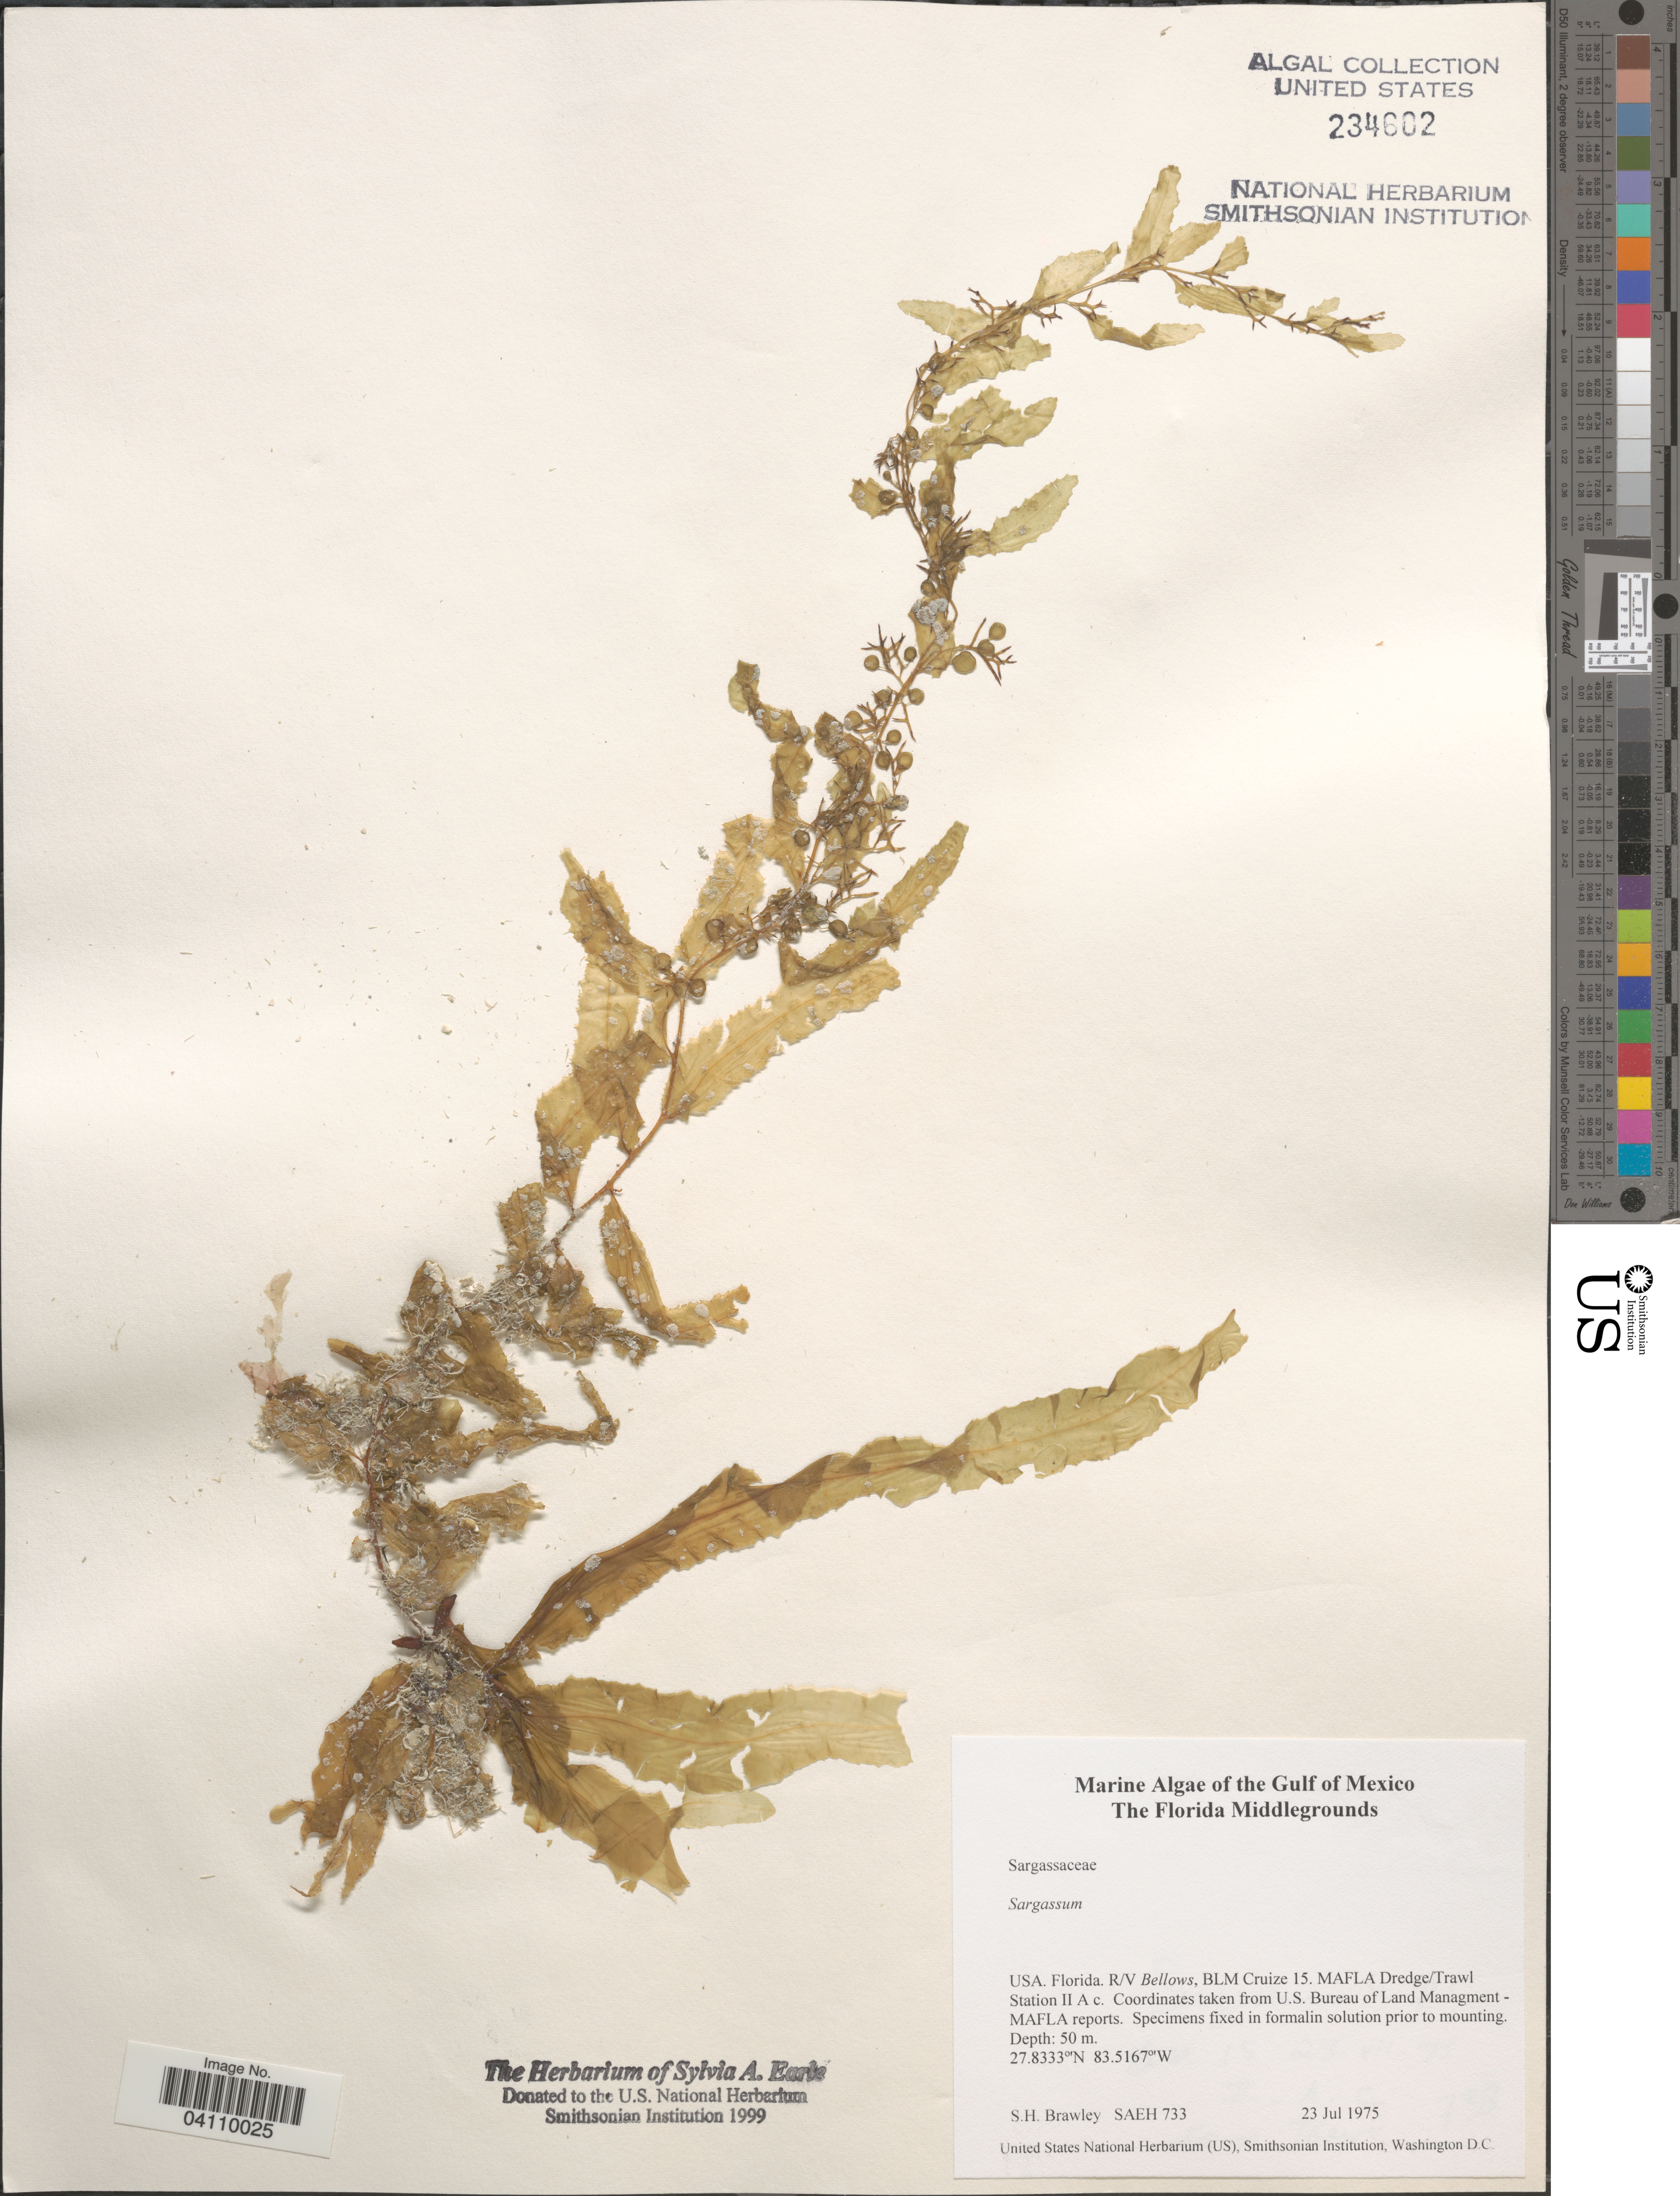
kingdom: Chromista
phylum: Ochrophyta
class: Phaeophyceae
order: Fucales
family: Sargassaceae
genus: Sargassum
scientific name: Sargassum sp.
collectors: S. Brawley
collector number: SAEH 733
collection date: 1975-07-23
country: United States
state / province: Florida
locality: The Gulf of Mexico. The Florida Middlegrounds. R/V Bellows, BLM Cruize 15. MAFLA Dredge/Trawl Station II A c. Coordinates taken from U.S. Bureau of Land Managment - MAFLA reports [unsure placement].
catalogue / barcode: US 234602